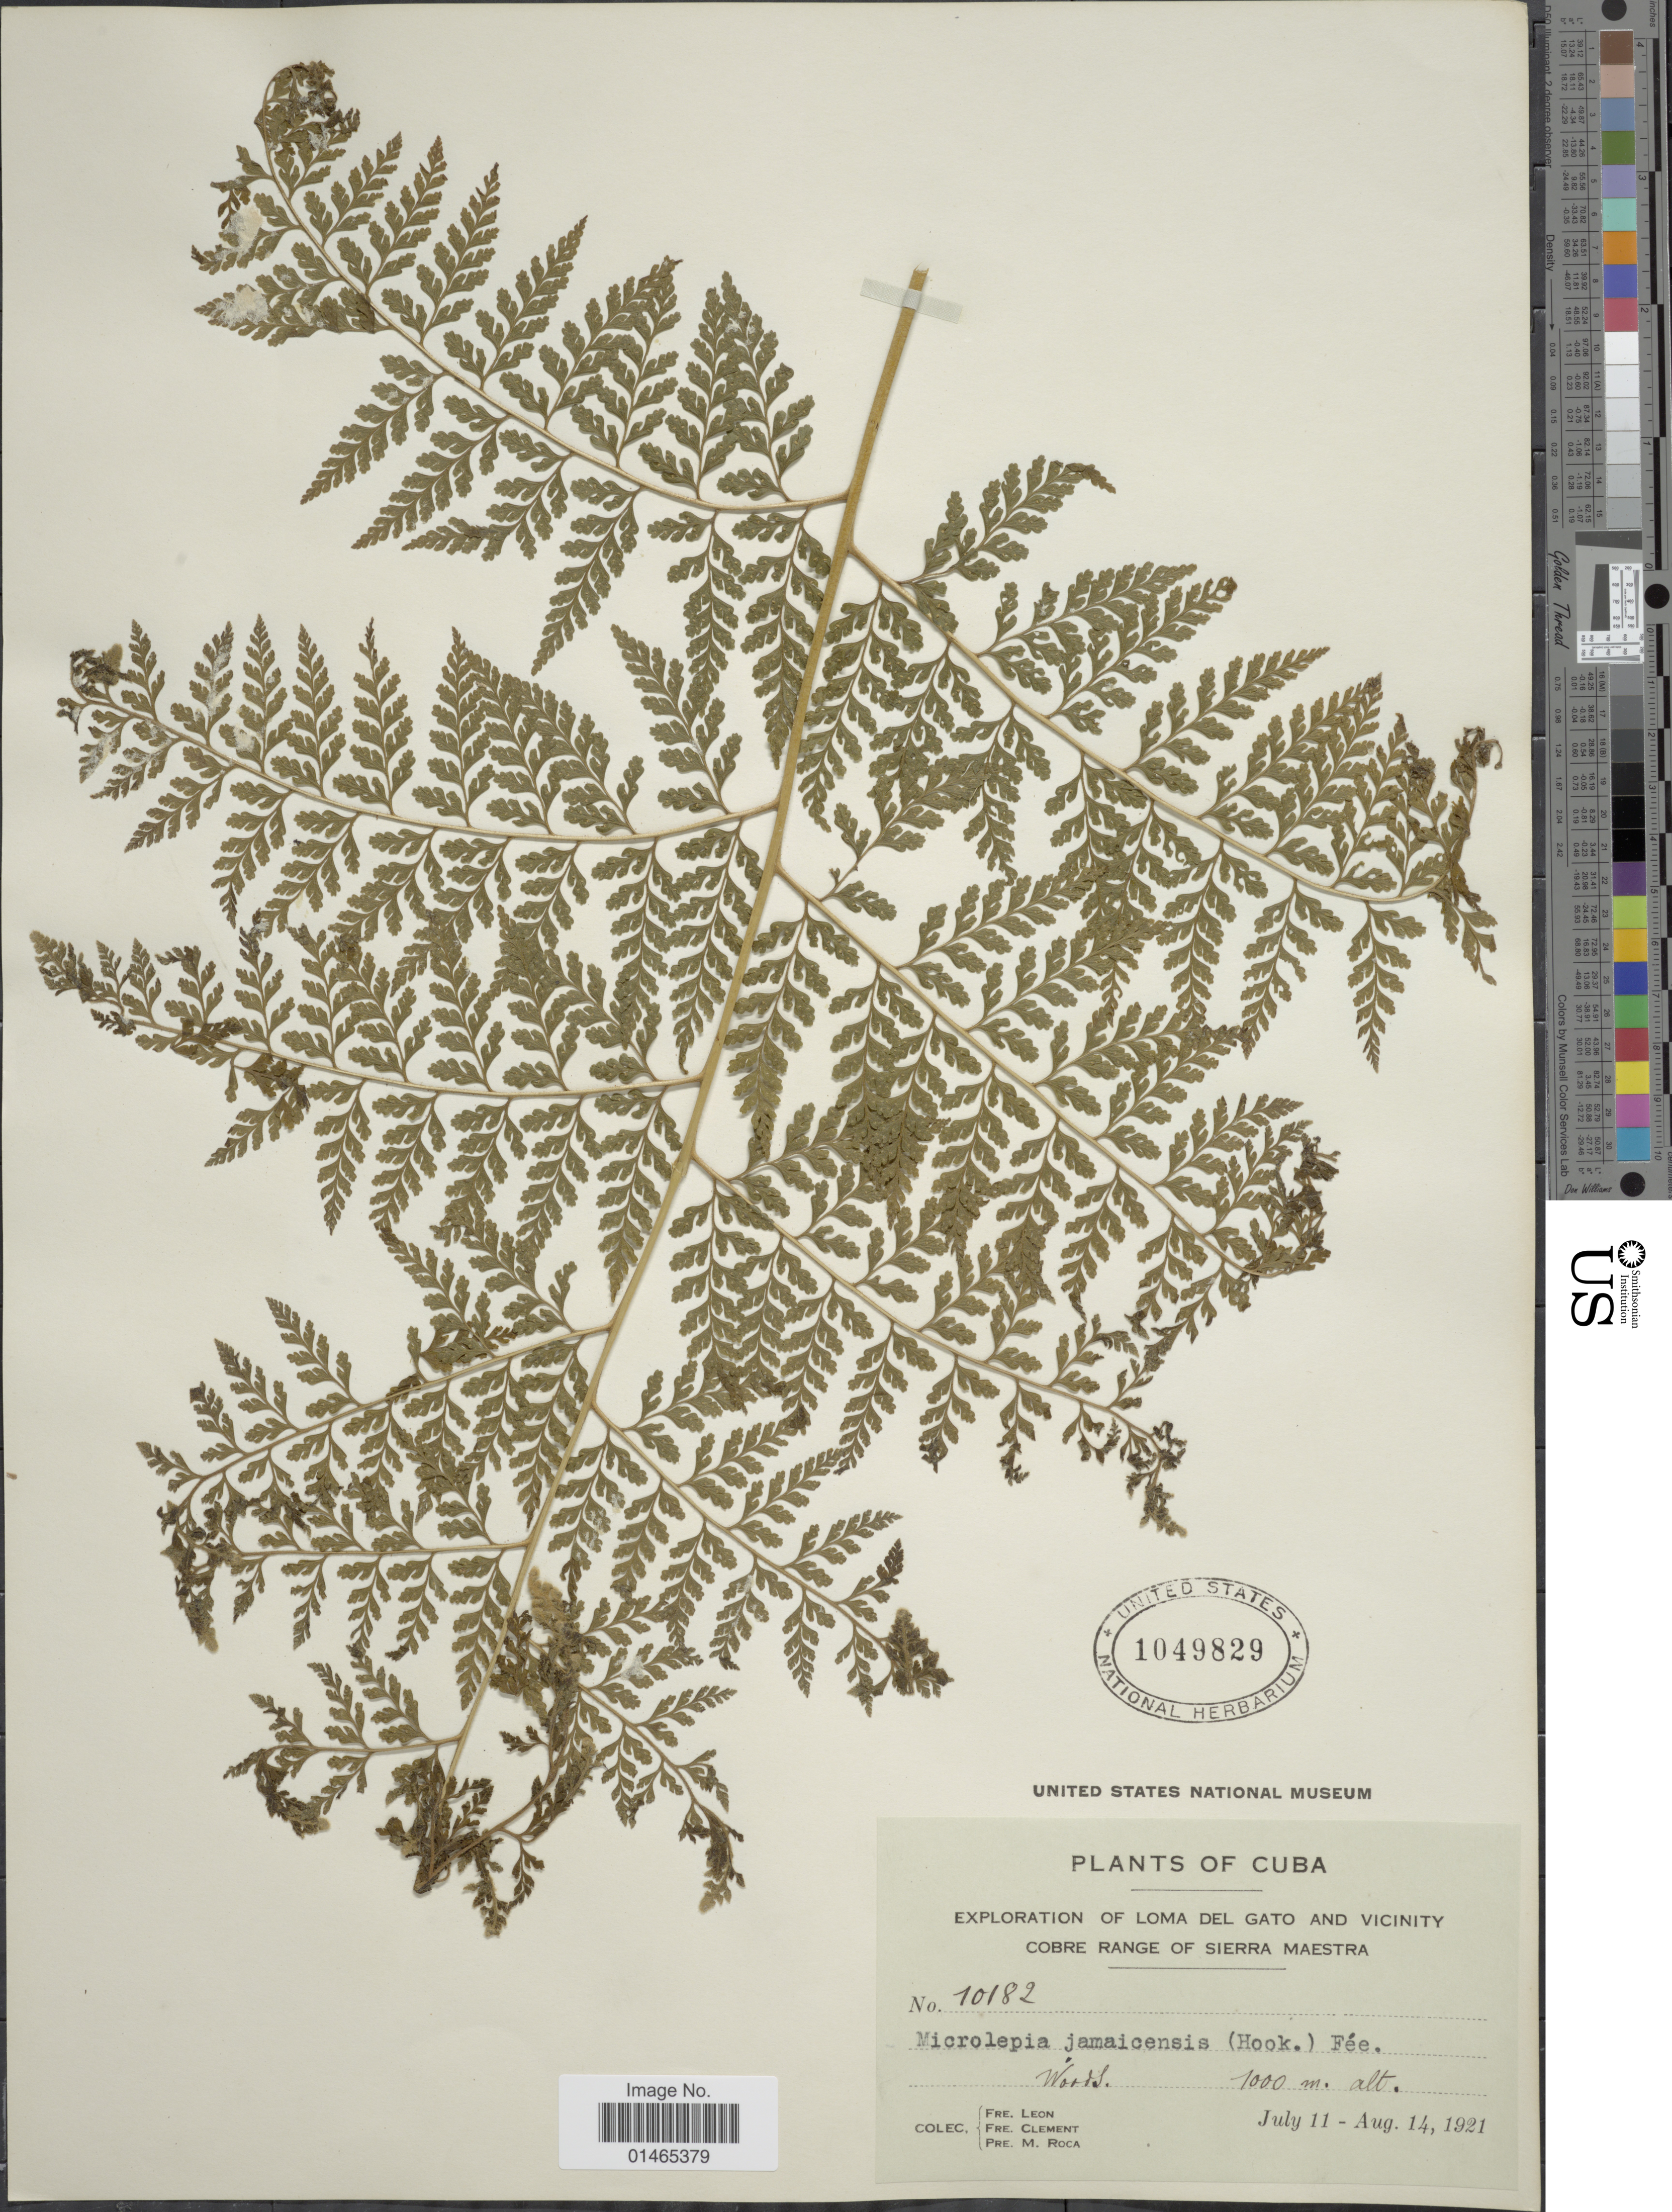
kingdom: Plantae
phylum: Tracheophyta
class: Polypodiopsida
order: Polypodiales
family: Dennstaedtiaceae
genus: Microlepia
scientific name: Microlepia jamaicensis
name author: (Hook.) Fée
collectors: Bro. León, B. Clement & M. Roca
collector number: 10182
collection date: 1921-07-11/1921-08-14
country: Cuba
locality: Exploration of Loma del Gato and Vicinity, Cobre Range of Sierra Maestra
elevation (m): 1000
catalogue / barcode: US 1049829